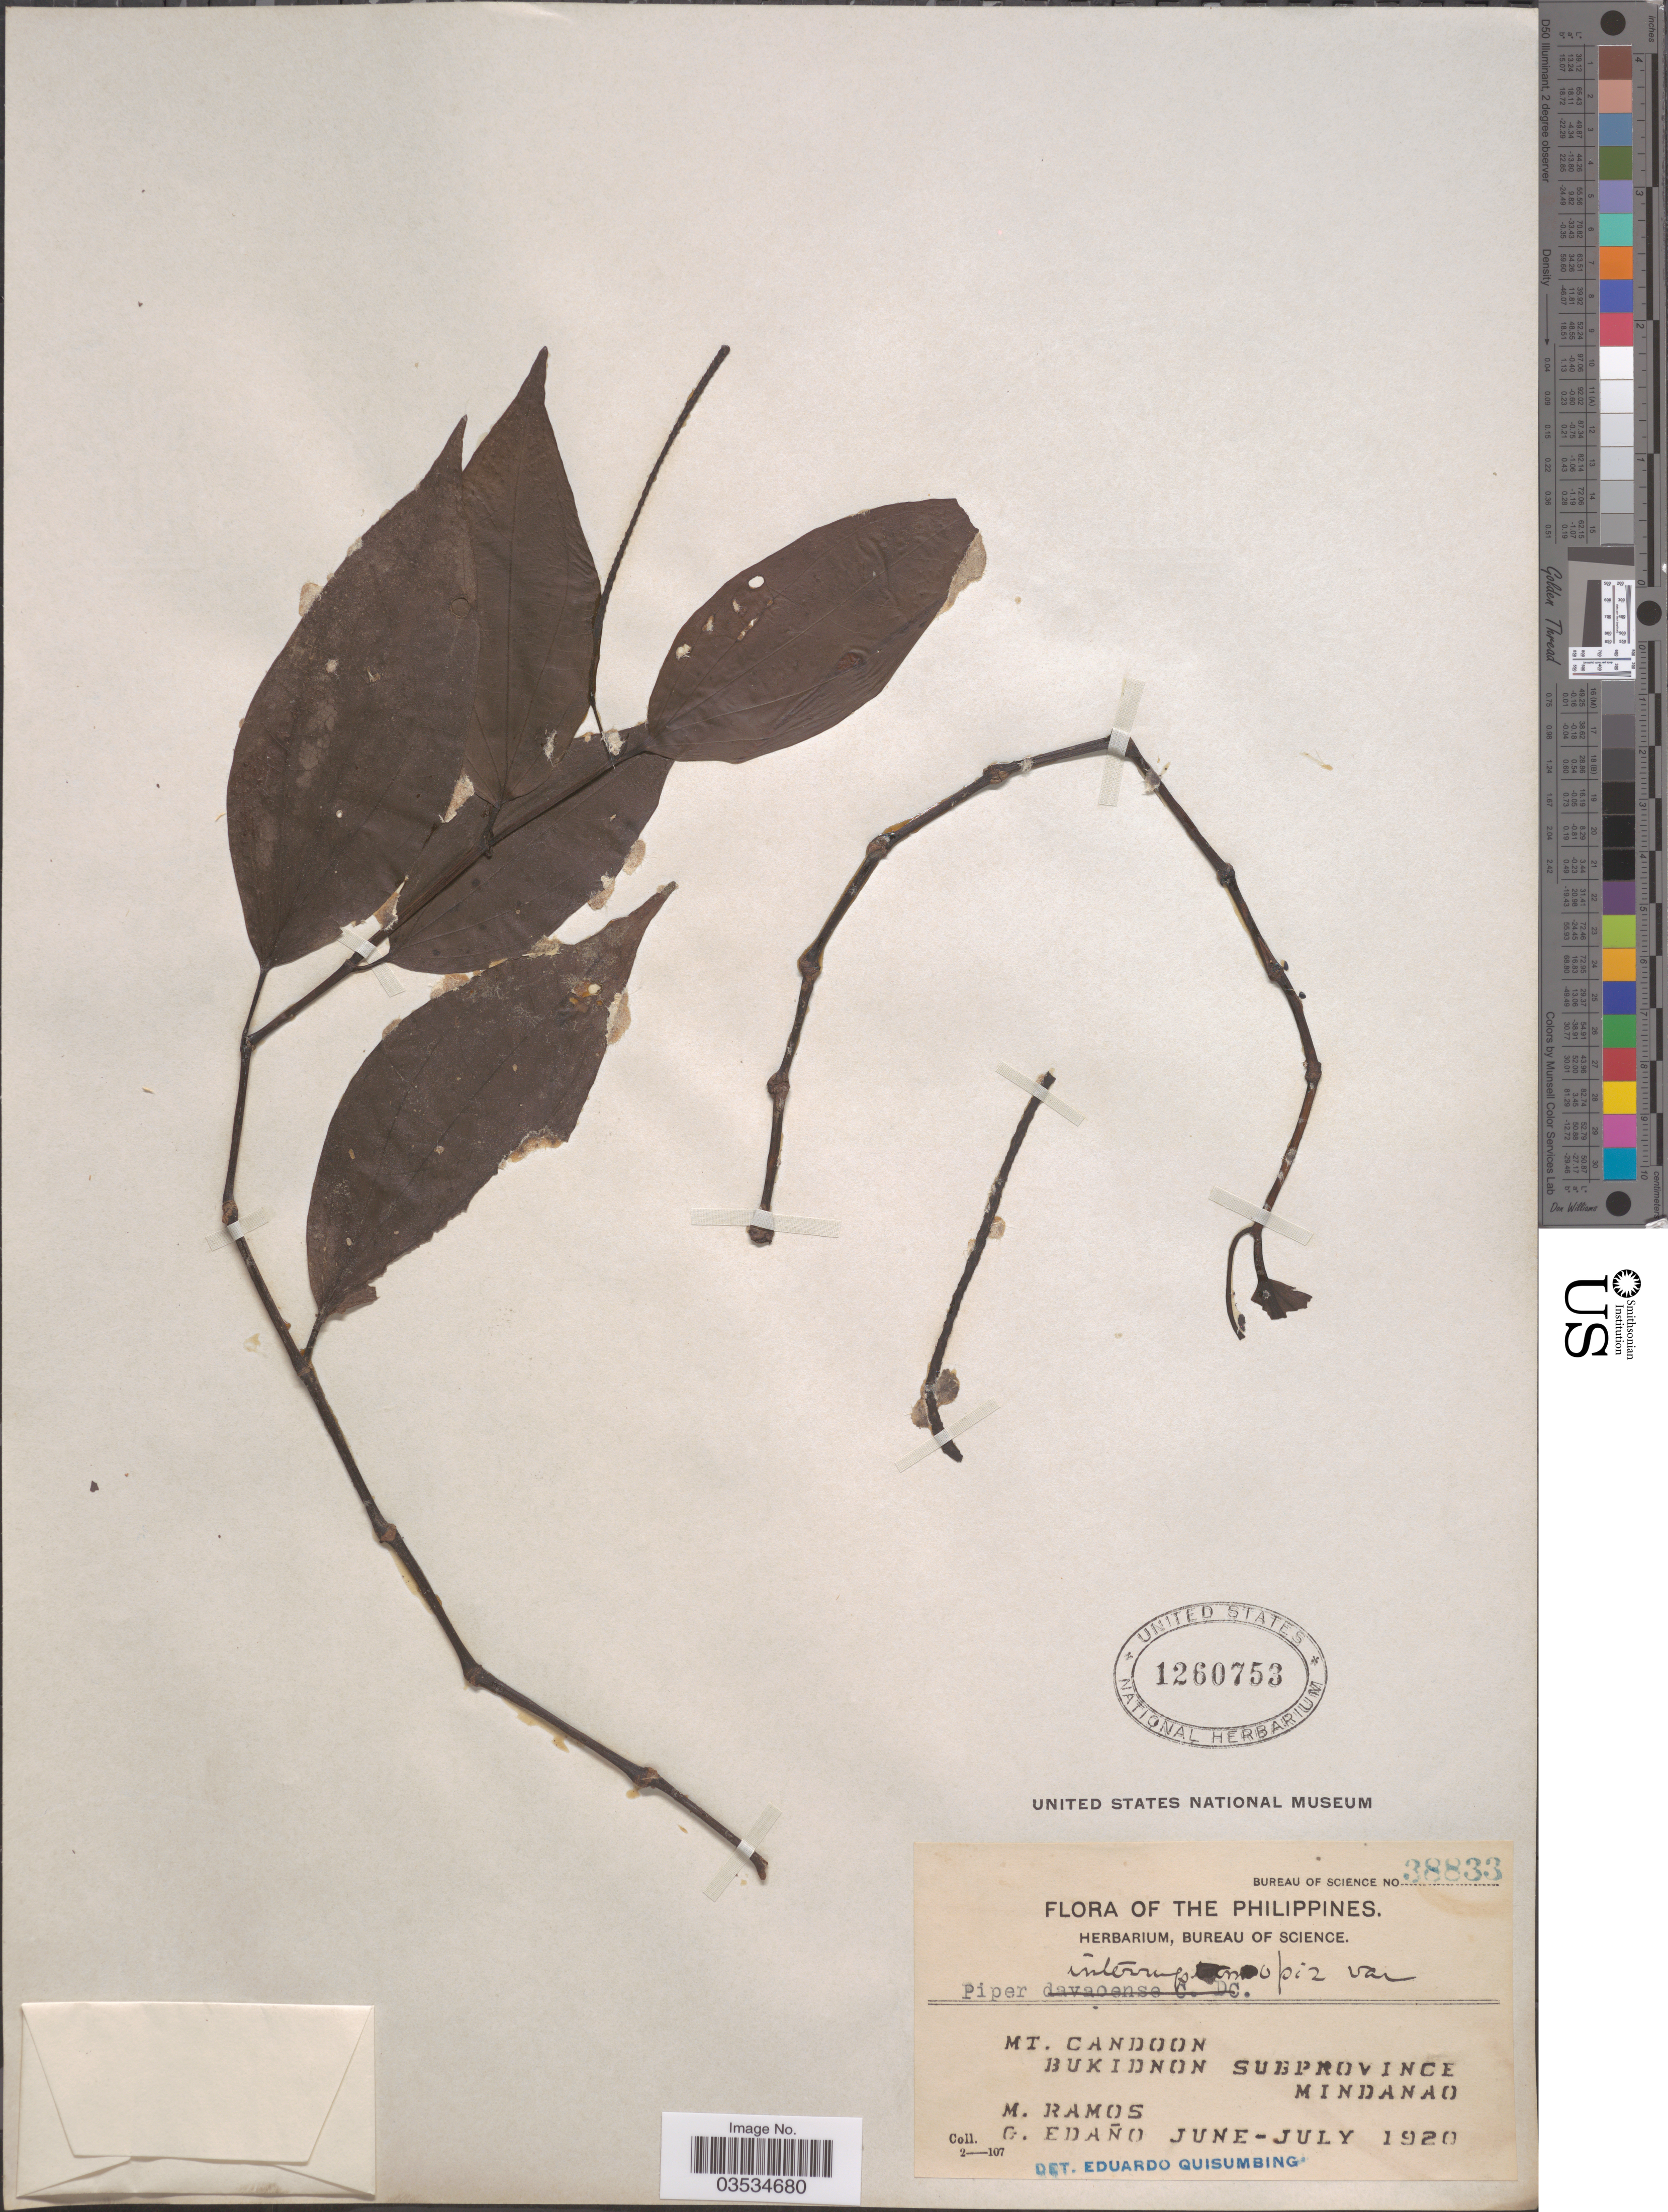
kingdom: Plantae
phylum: Tracheophyta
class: Magnoliopsida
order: Piperales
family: Piperaceae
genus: Piper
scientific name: Piper interruptum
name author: Opiz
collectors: M. Ramos & G. Edaño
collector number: Bureau of Science 38833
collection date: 1920-06/1920-07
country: Philippines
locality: Mt. Candoon. Bukidnon Subprovince. Mindanao.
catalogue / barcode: US 1260753